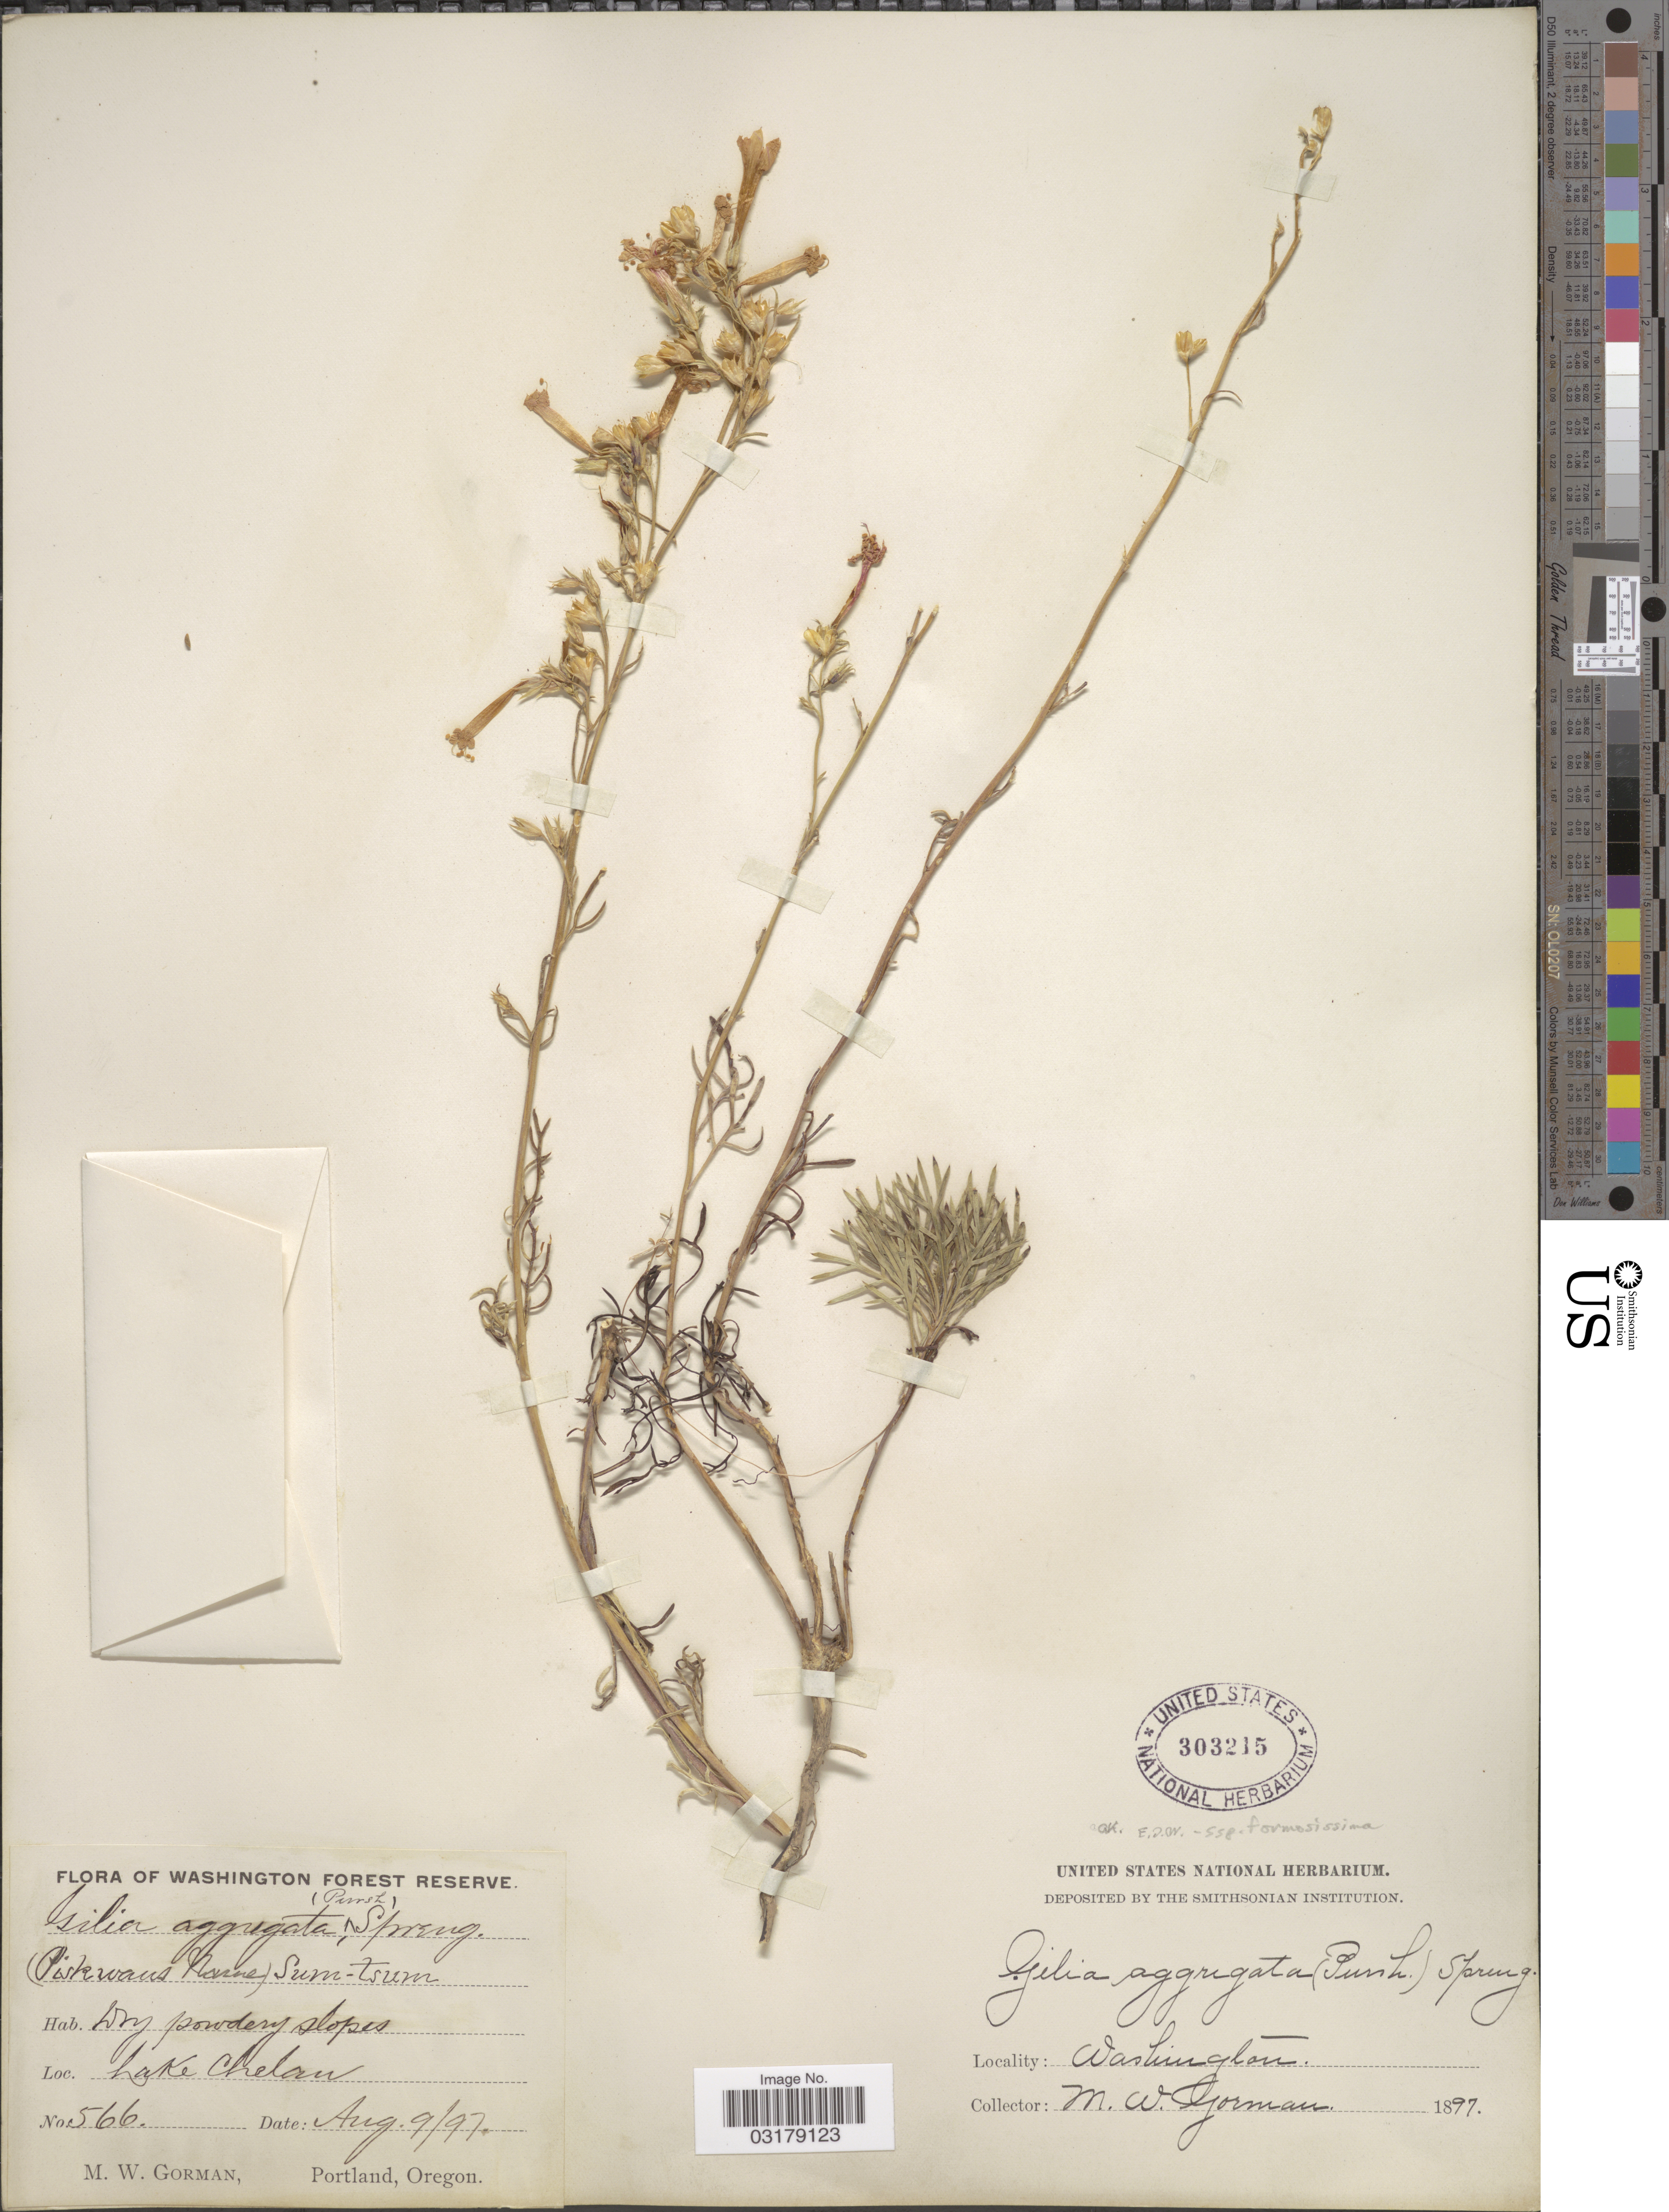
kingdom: Plantae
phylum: Tracheophyta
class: Magnoliopsida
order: Ericales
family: Polemoniaceae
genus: Ipomopsis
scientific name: Ipomopsis aggregata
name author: (Pursh) V.E. Grant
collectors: M. W. Gorman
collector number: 566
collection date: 1897-08-09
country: United States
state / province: Washington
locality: Washington Forest Reserve. Lake Chelan.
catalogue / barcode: US 303215